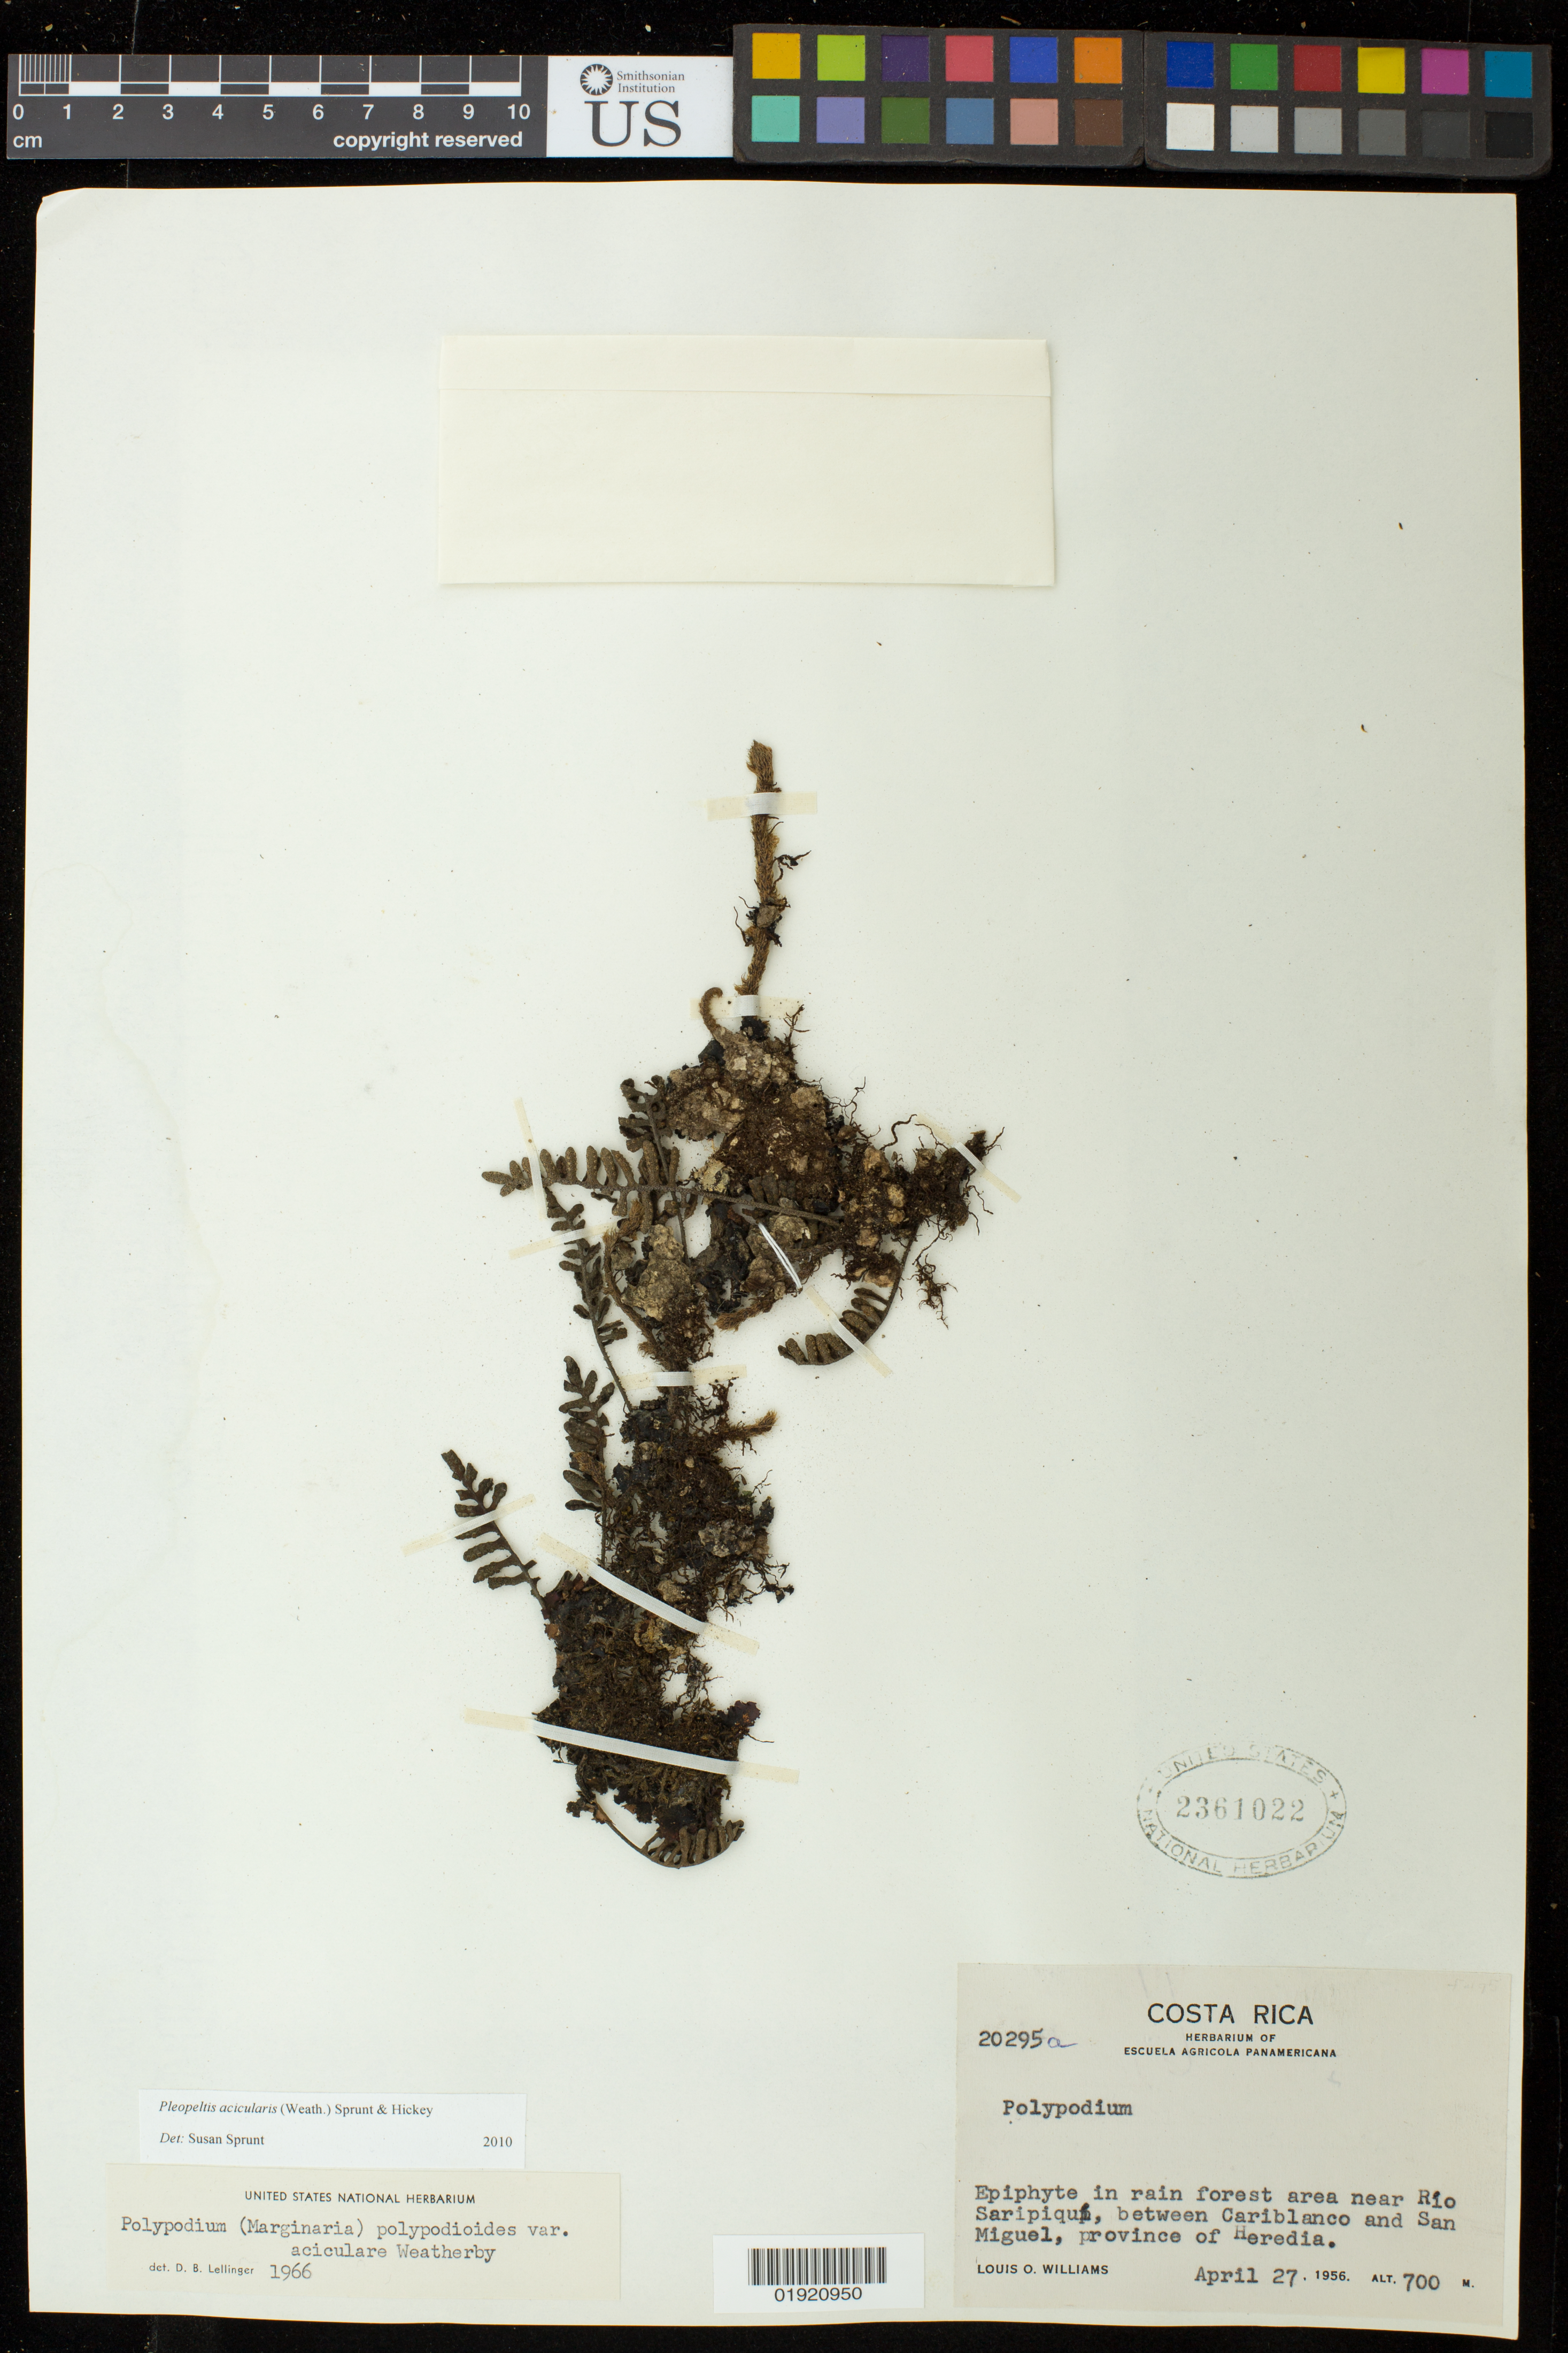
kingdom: Plantae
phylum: Tracheophyta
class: Polypodiopsida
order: Polypodiales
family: Polypodiaceae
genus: Pleopeltis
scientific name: Pleopeltis acicularis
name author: (Weath.) A.R. Sm. & Krömer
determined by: Sprunt, S. V.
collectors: L. O. Williams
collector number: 20295a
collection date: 1956-04-27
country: Costa Rica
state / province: Heredia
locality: Near Rio Saripiqui, between Cariblanco and San Miguel, province of Heredia.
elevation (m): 700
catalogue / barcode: US 2361022